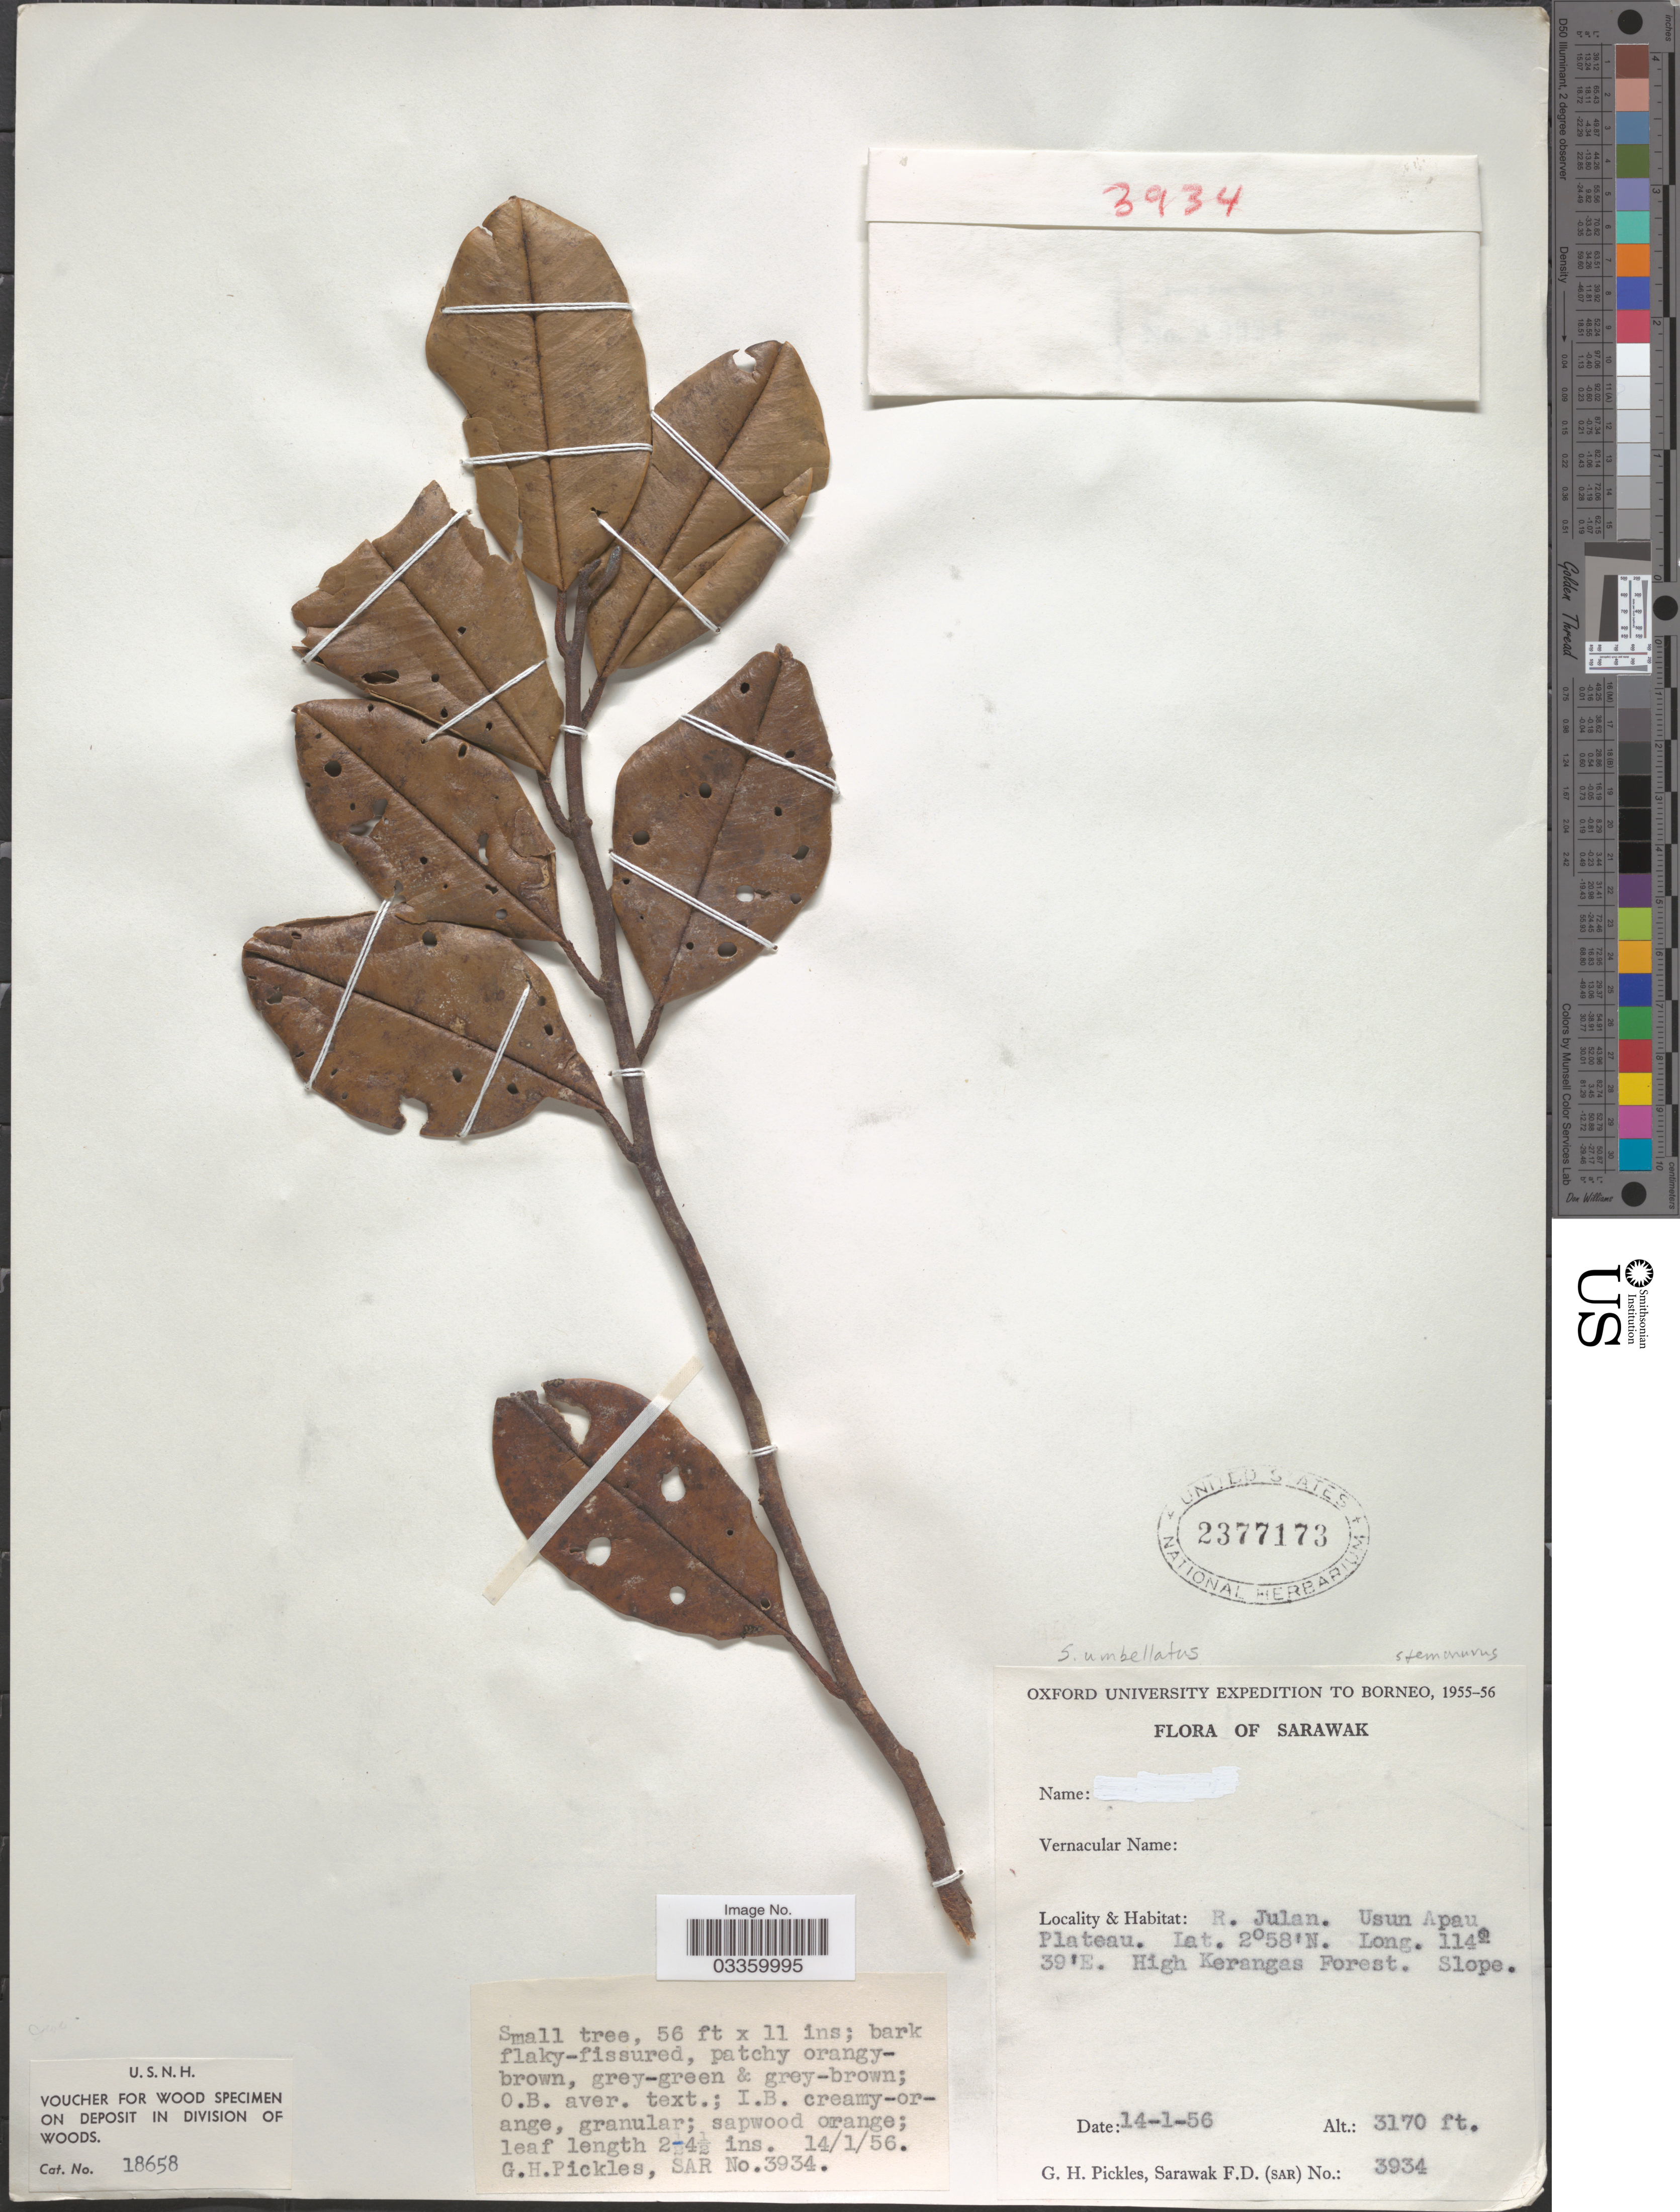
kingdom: Plantae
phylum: Tracheophyta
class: Magnoliopsida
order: Cardiopteridales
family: Stemonuraceae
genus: Stemonurus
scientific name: Stemonurus umbellatus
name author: Becc.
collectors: G. Pickles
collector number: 3934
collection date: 1956-01-14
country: Malaysia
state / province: Sarawak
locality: Borneo. R. Julan. Usun Apau Plateau. High Kerangas Forest.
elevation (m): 966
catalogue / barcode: US 2377173